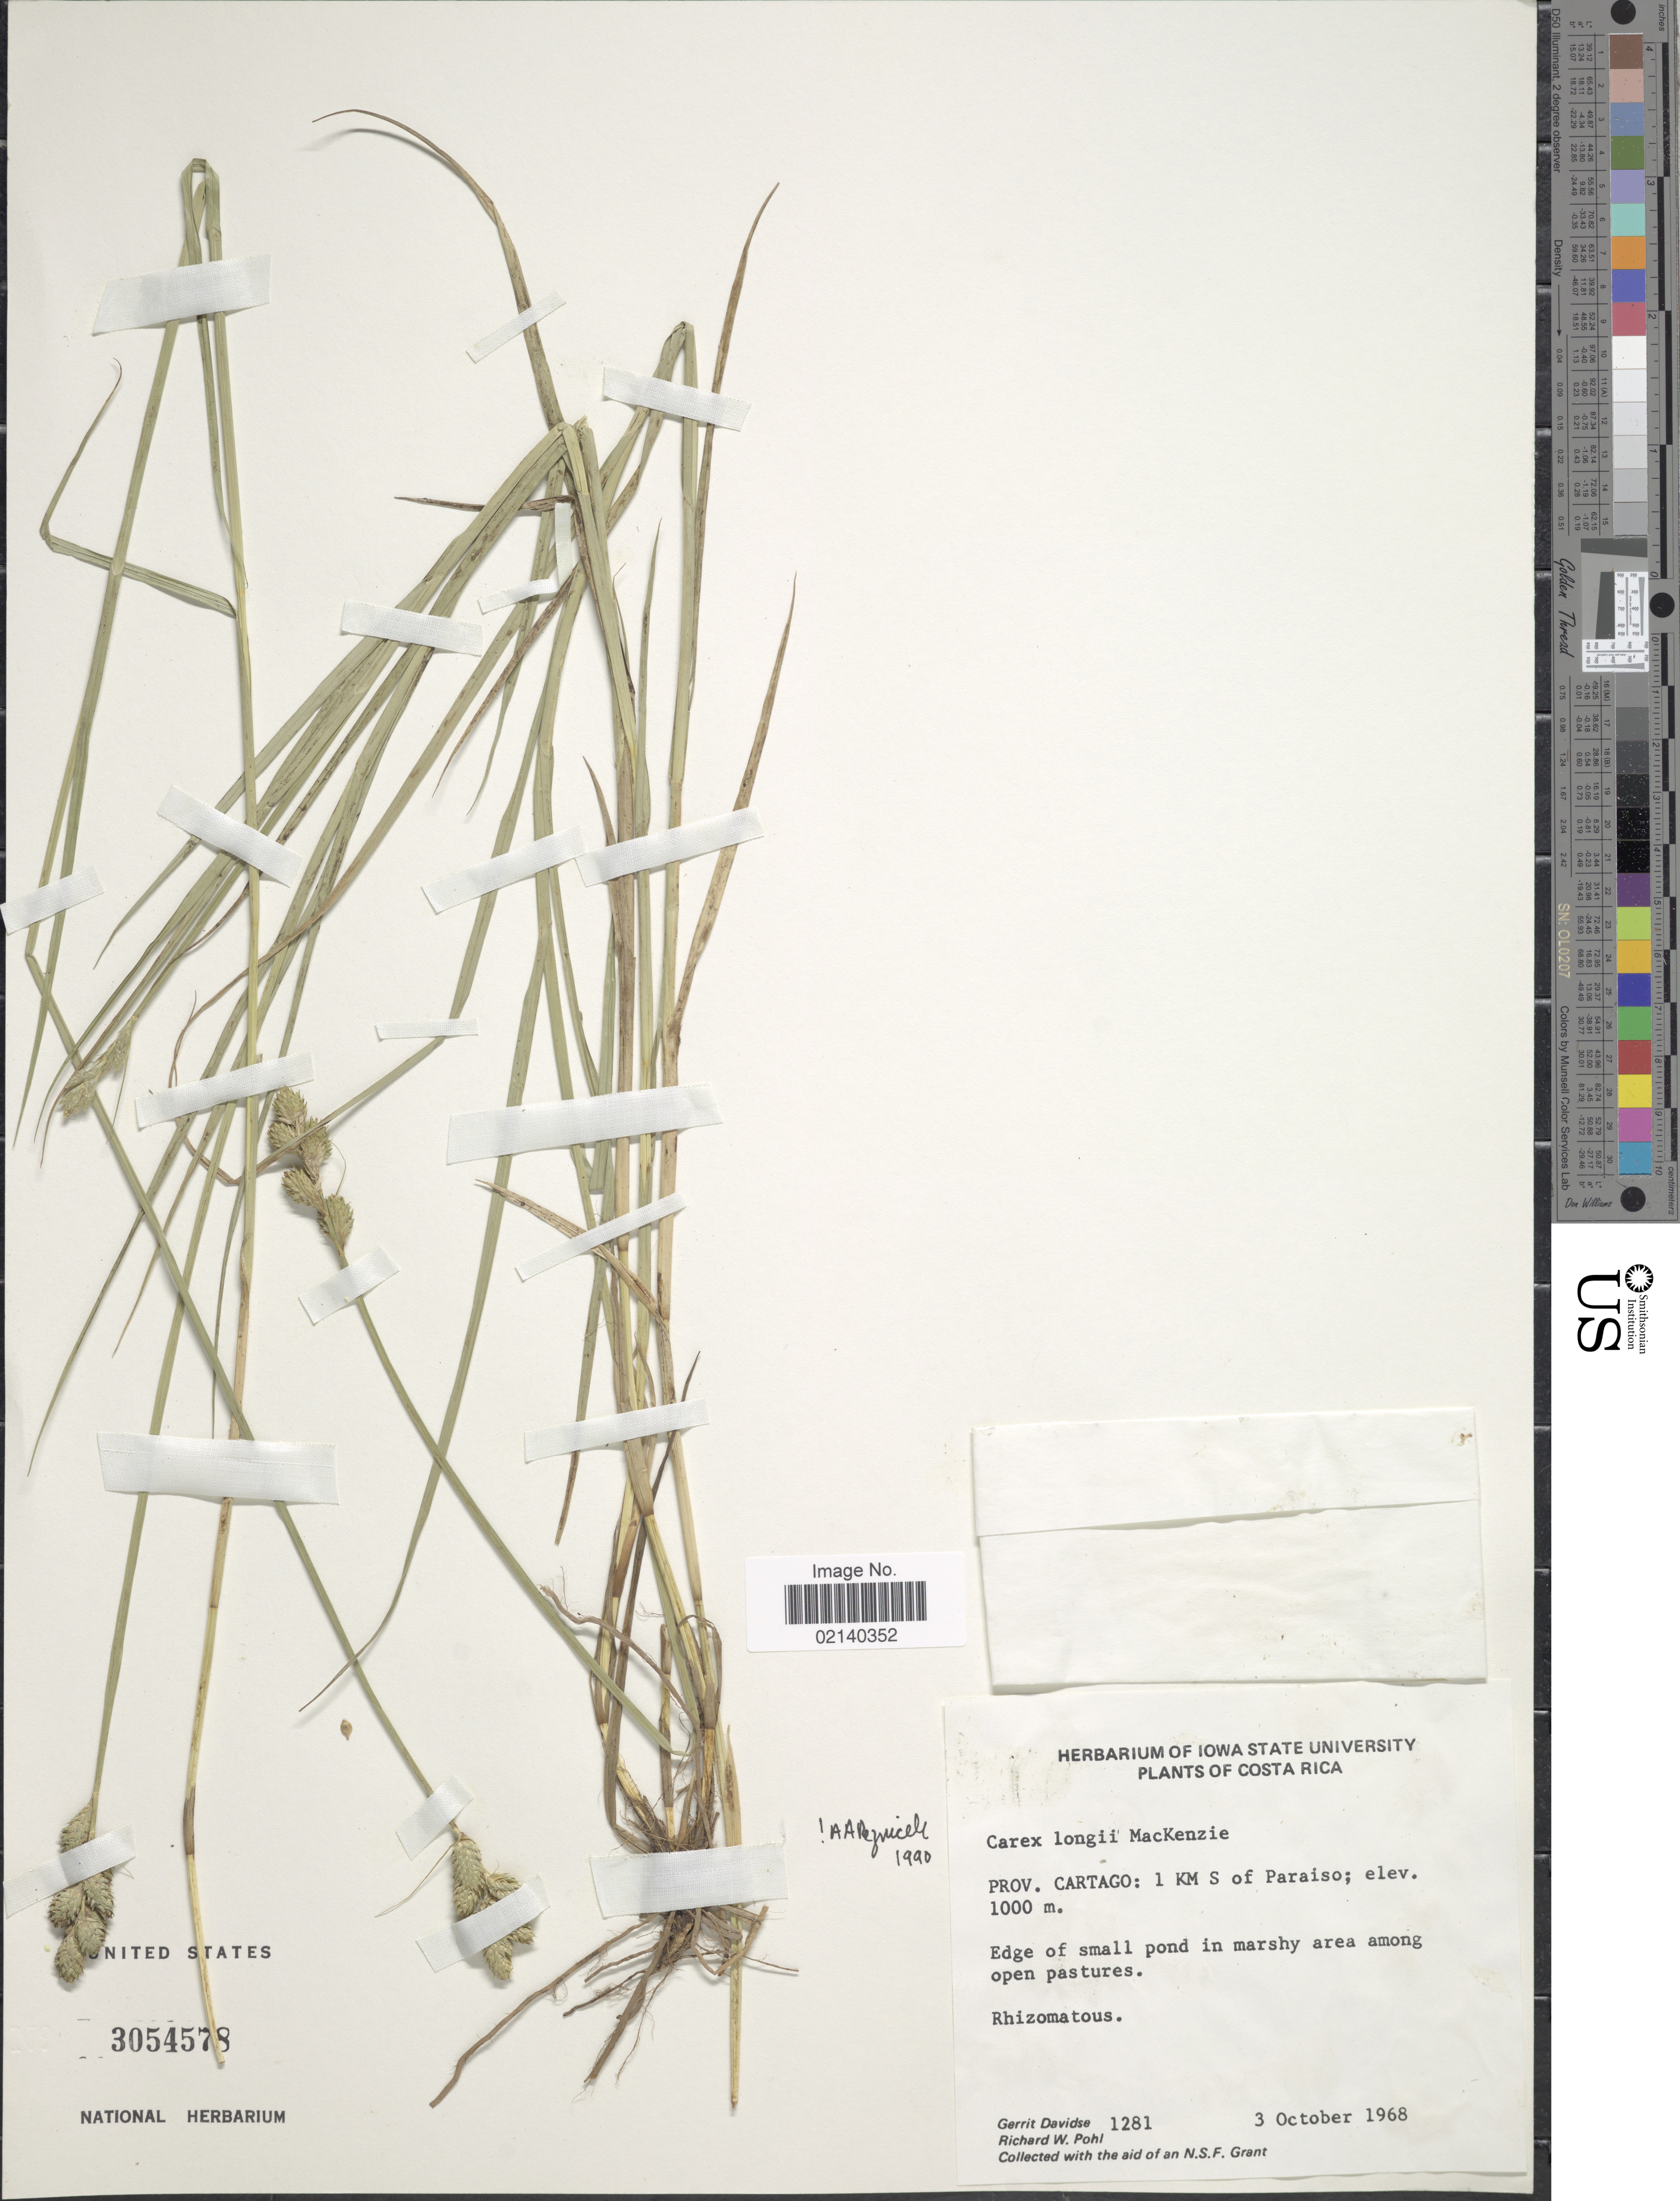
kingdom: Plantae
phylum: Tracheophyta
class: Liliopsida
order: Poales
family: Cyperaceae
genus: Carex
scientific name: Carex longii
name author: Mack.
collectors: G. Davidse & R. W. Pohl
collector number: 1281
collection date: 1968-10-03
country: Costa Rica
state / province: Cartago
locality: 1 KM S of Paraiso, edge of small pond in marshy area among open pastures.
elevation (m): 1000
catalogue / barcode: US 3054578